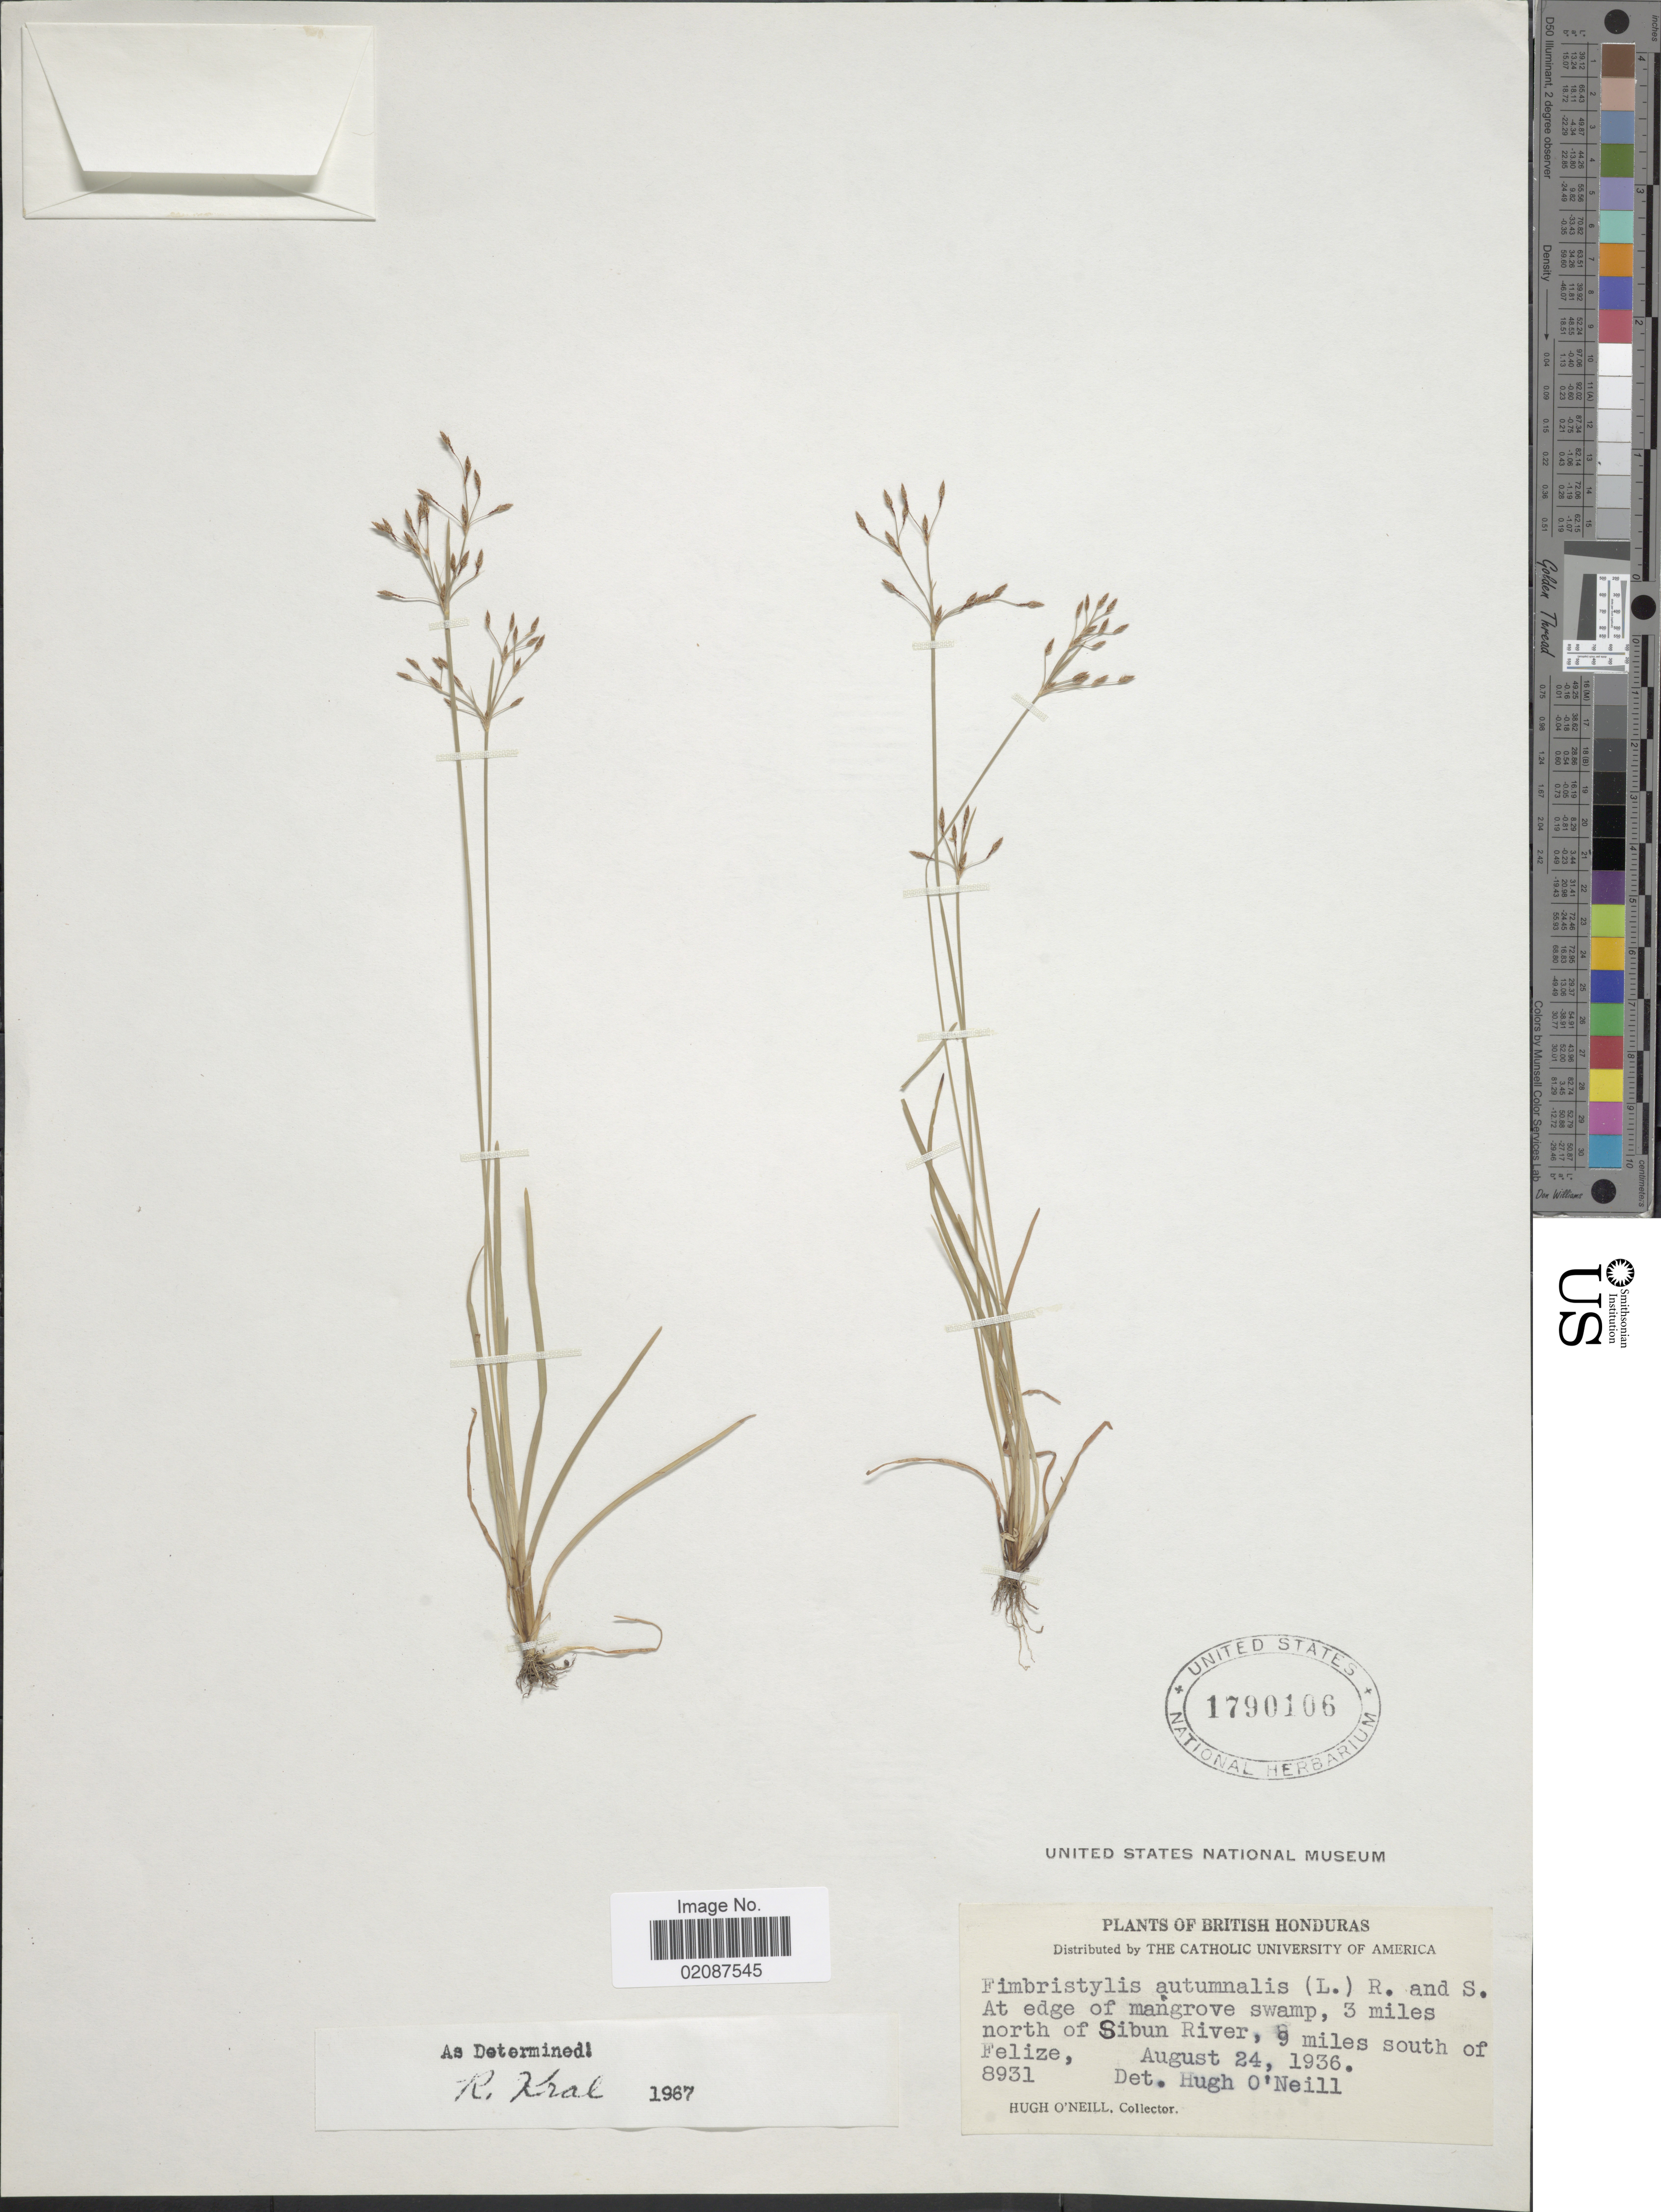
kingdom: Plantae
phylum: Tracheophyta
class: Liliopsida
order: Poales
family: Cyperaceae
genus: Fimbristylis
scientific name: Fimbristylis autumnalis (L.) Roem. & Schult.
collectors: H. O'Neill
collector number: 8931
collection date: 1936-08-24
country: Belize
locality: British Honduras, At edge of mangrove swamp, 3 miles north of Sibun River, 9 miles south of Felize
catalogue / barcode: US 1790106